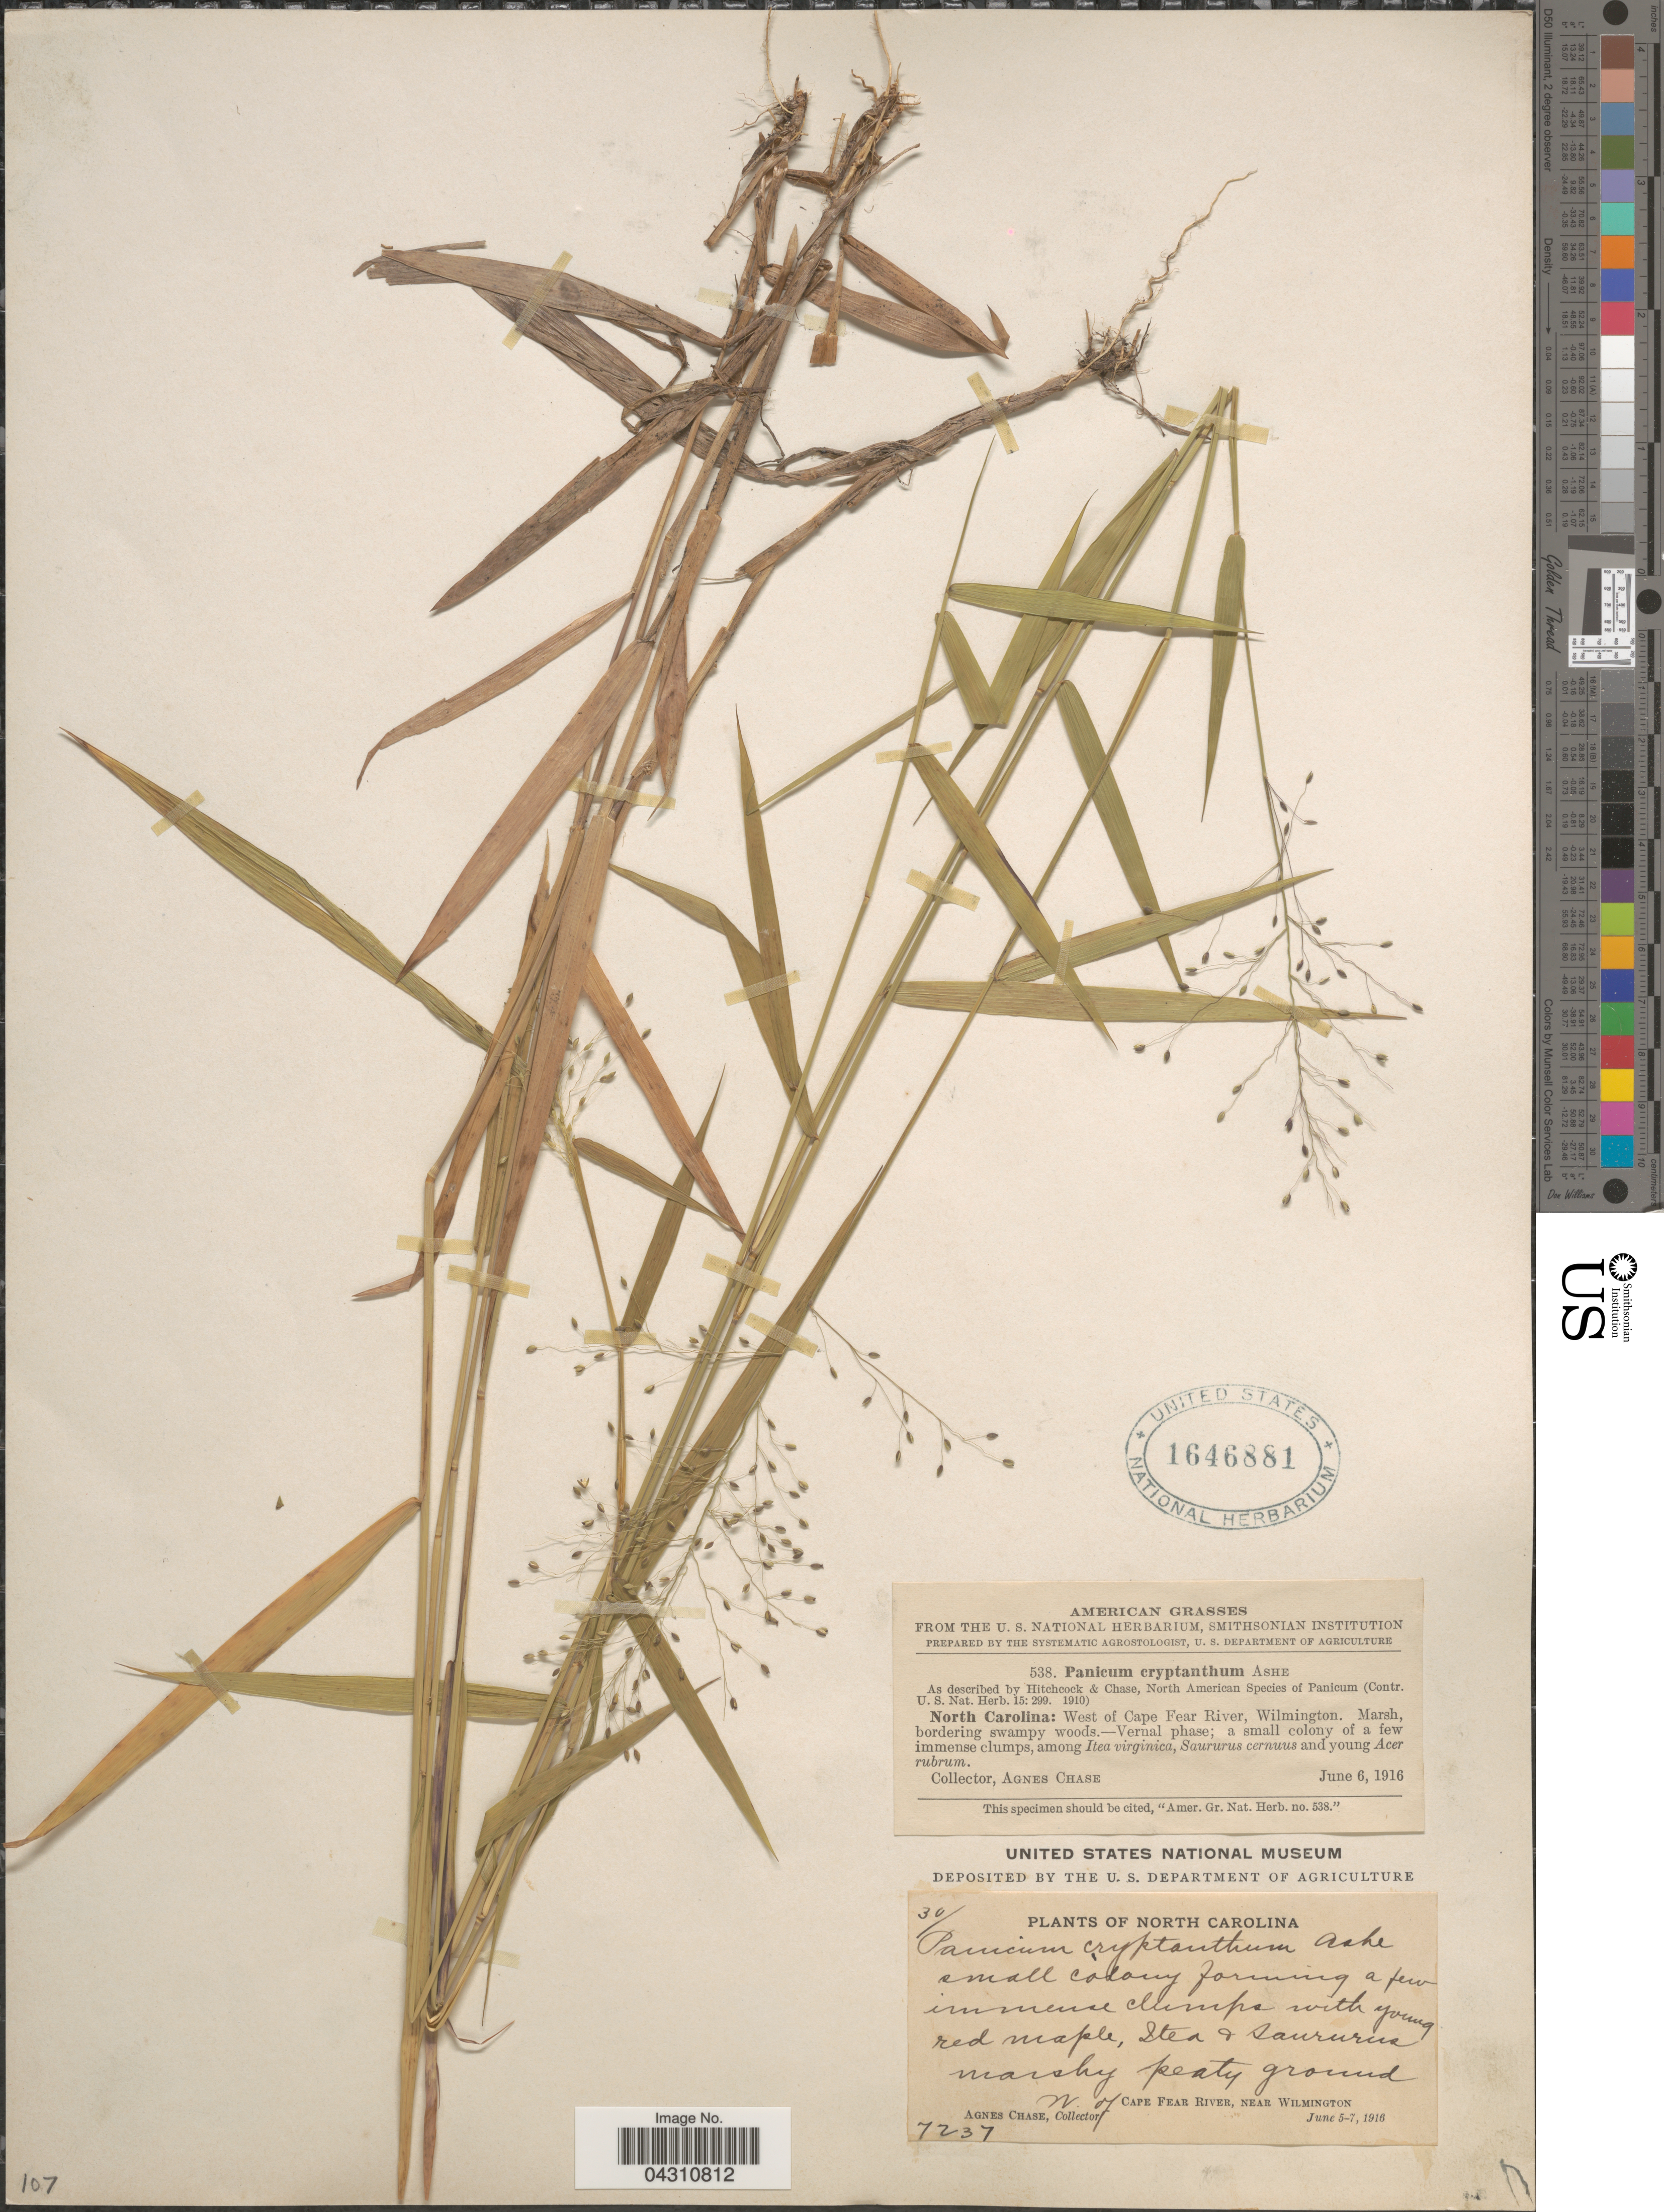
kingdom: Plantae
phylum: Tracheophyta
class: Liliopsida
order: Poales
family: Poaceae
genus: Dichanthelium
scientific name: Dichanthelium scabriusculum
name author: (Elliott) Gould & C.A. Clark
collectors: A. Chase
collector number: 7237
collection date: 1916-06-05/1916-06-07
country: United States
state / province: North Carolina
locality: West of Cape Fear River, Wilmington.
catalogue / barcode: US 1646881